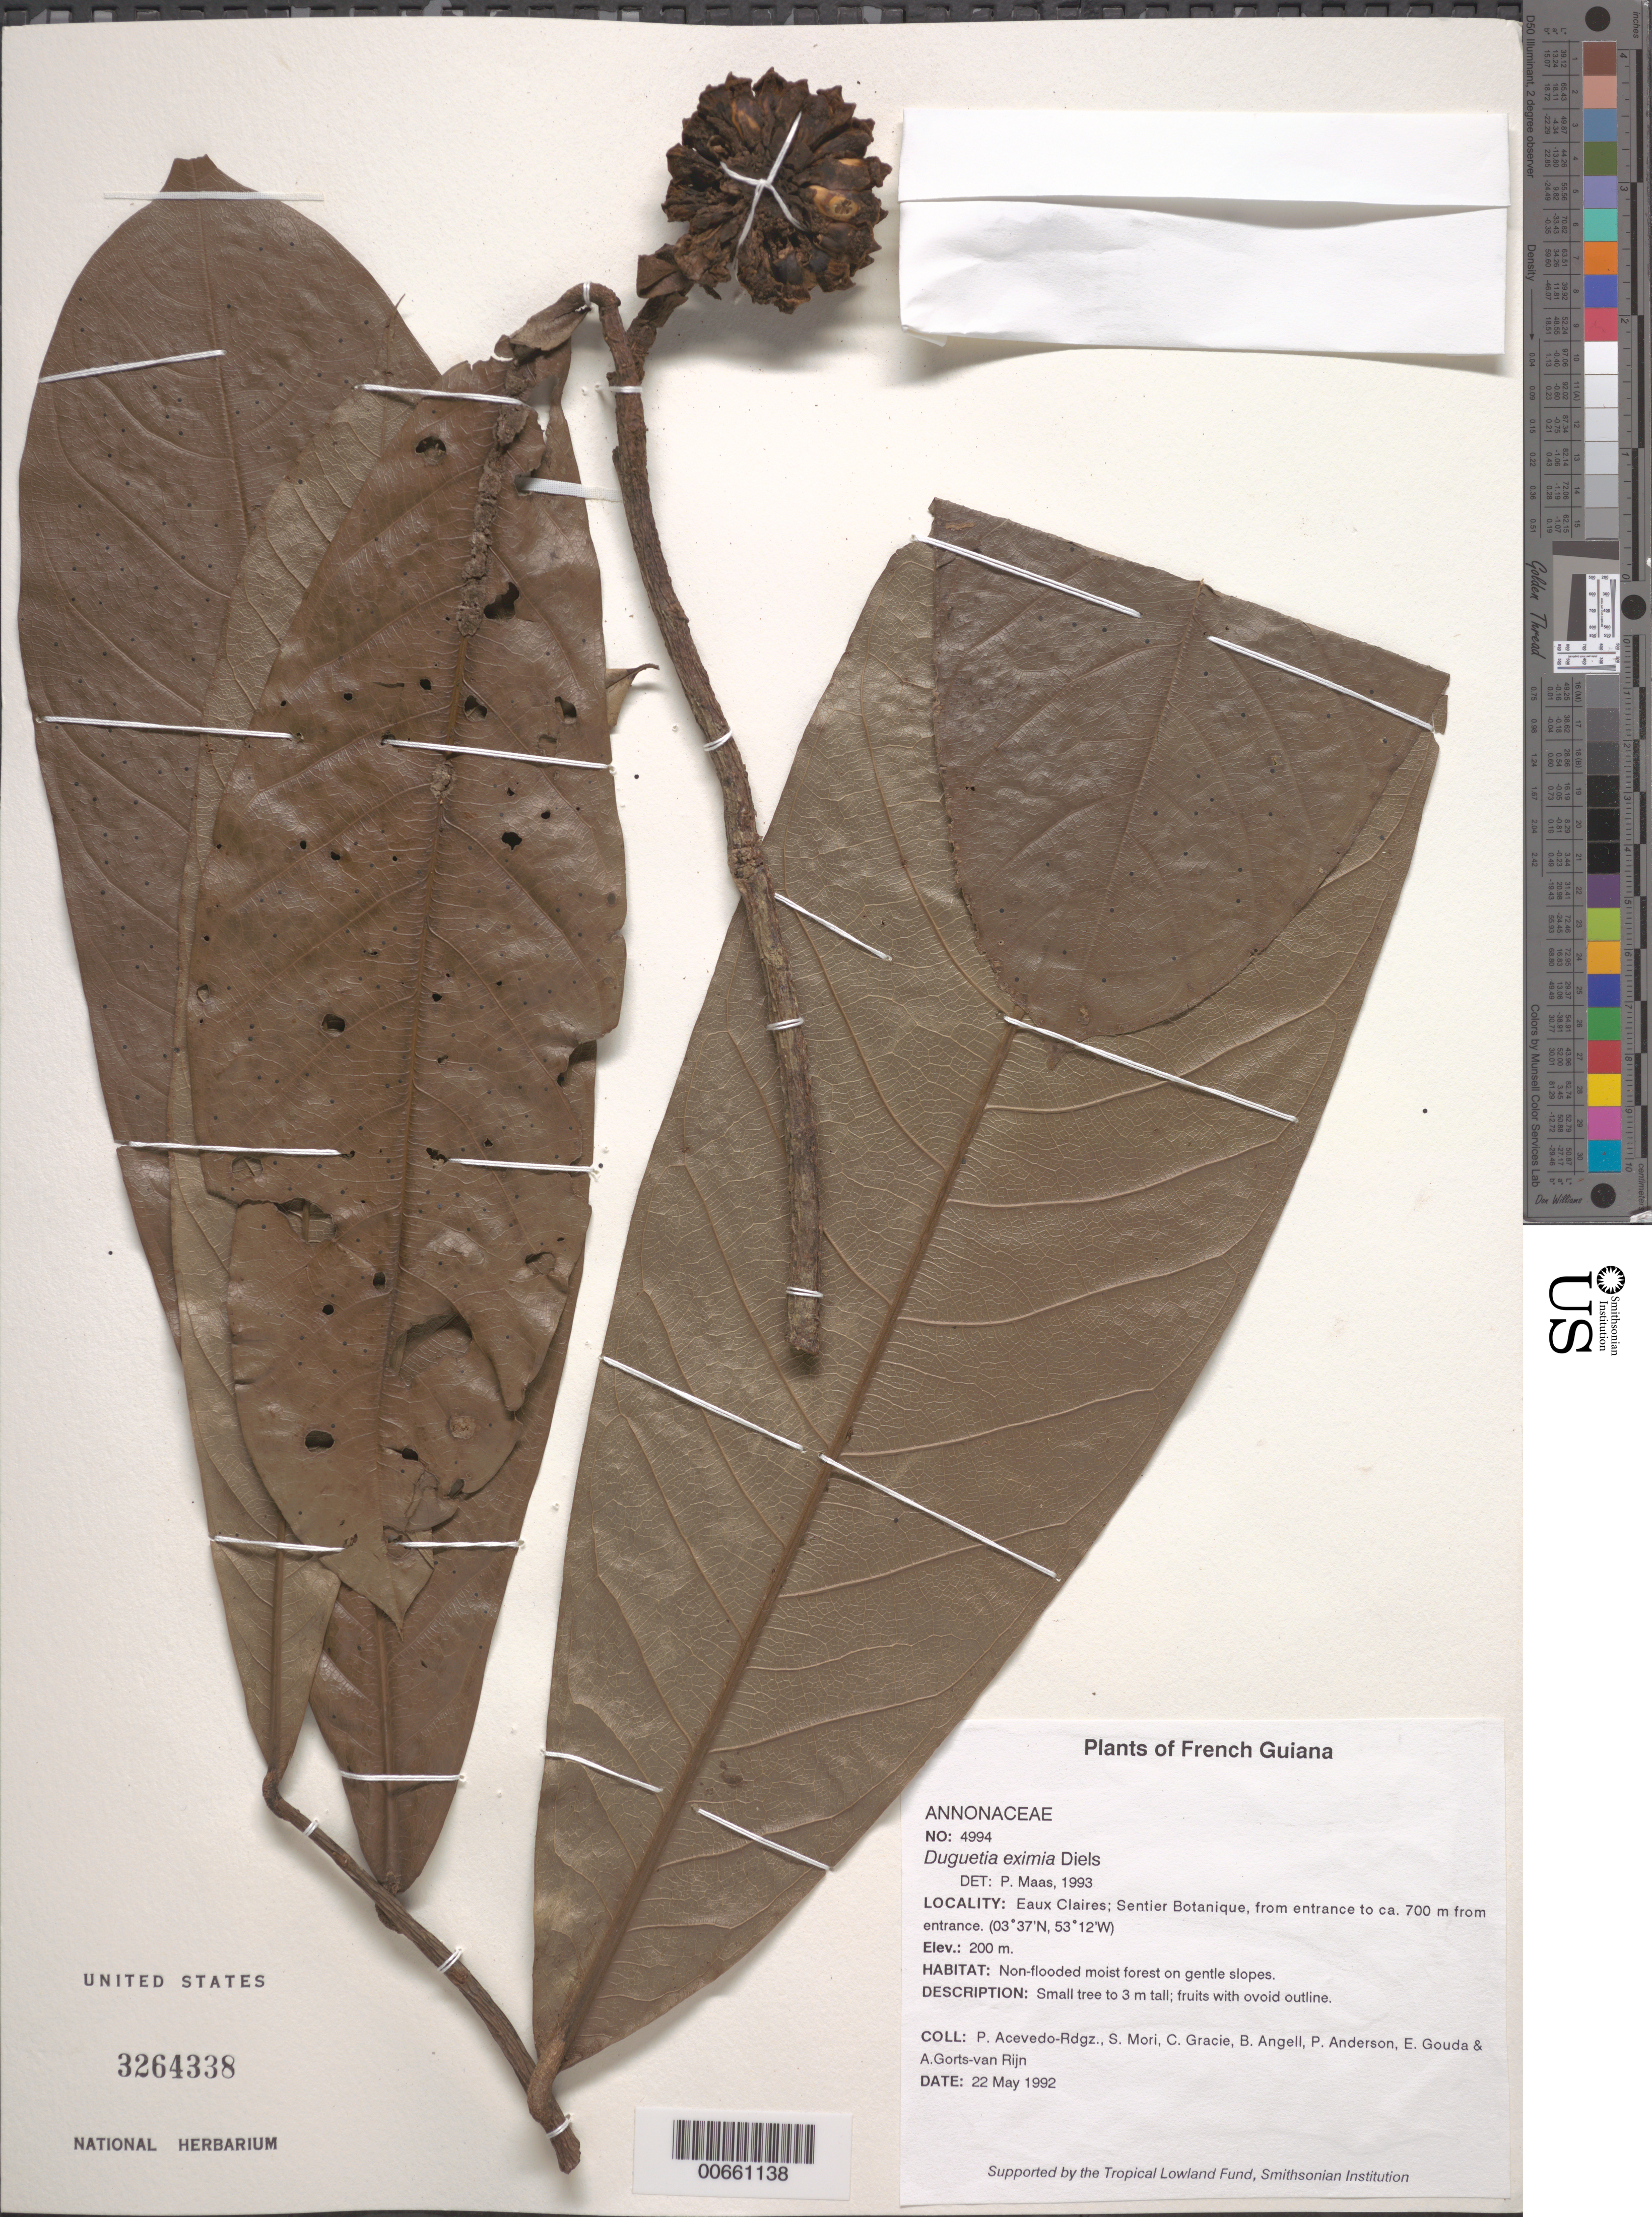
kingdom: Plantae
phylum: Tracheophyta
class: Magnoliopsida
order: Magnoliales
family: Annonaceae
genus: Duguetia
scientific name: Duguetia eximia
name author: Diels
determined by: Maas, Paul J. M.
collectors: P. Acevedo-Rodr., S. Mori, C. A. Gracie, Bobbi Angell, P. Anderson, E. J. Gouda & A. .R. A. Görts-van Rijn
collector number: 4994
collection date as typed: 22 May 1992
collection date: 1992-05-22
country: French Guiana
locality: Eaux Claires; Sentier Botanique, from entrance to ca. 700 m from entrance.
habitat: Non-flooded moist forest on gentle slopes.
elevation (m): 200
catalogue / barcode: US 3264338